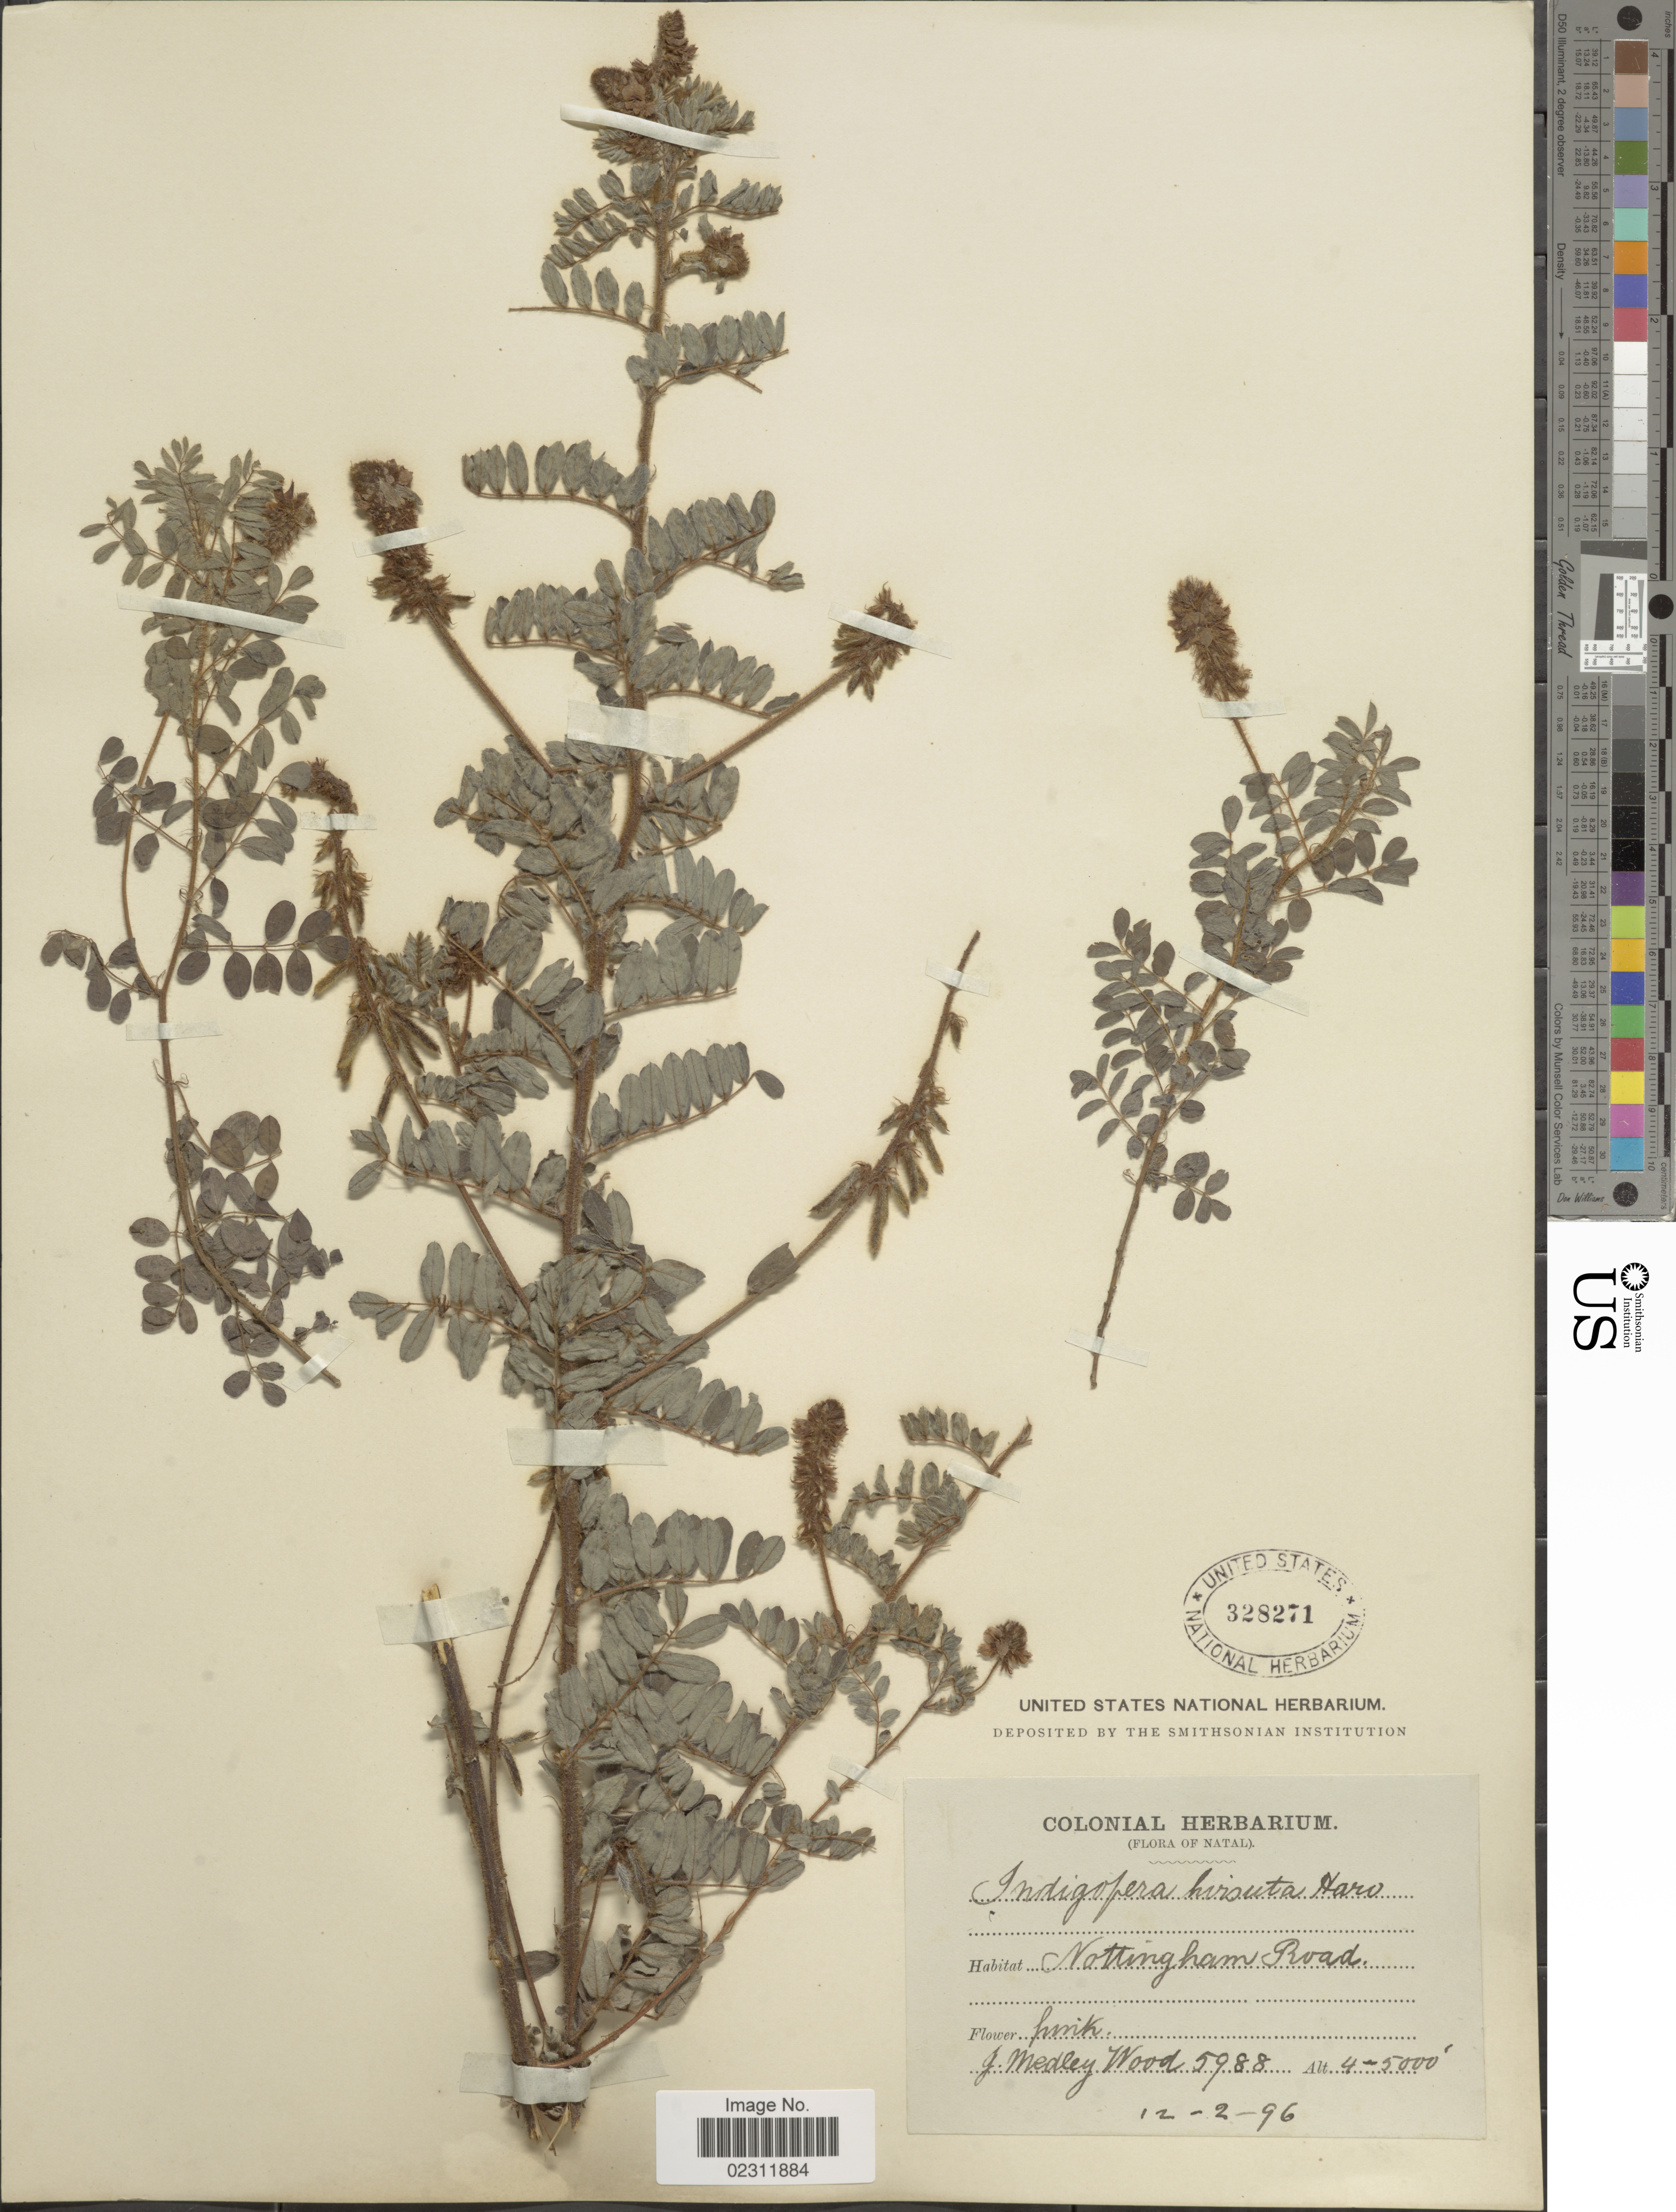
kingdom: Plantae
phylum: Tracheophyta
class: Magnoliopsida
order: Fabales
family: Fabaceae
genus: Indigofera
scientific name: Indigofera hirsuta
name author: L.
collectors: J. Medley Wood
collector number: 5988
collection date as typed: Transcribed d/m/y: 12/2/96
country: South Africa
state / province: KwaZulu-Natal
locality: Natal, Nottingham Road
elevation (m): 1219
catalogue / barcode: US 328271